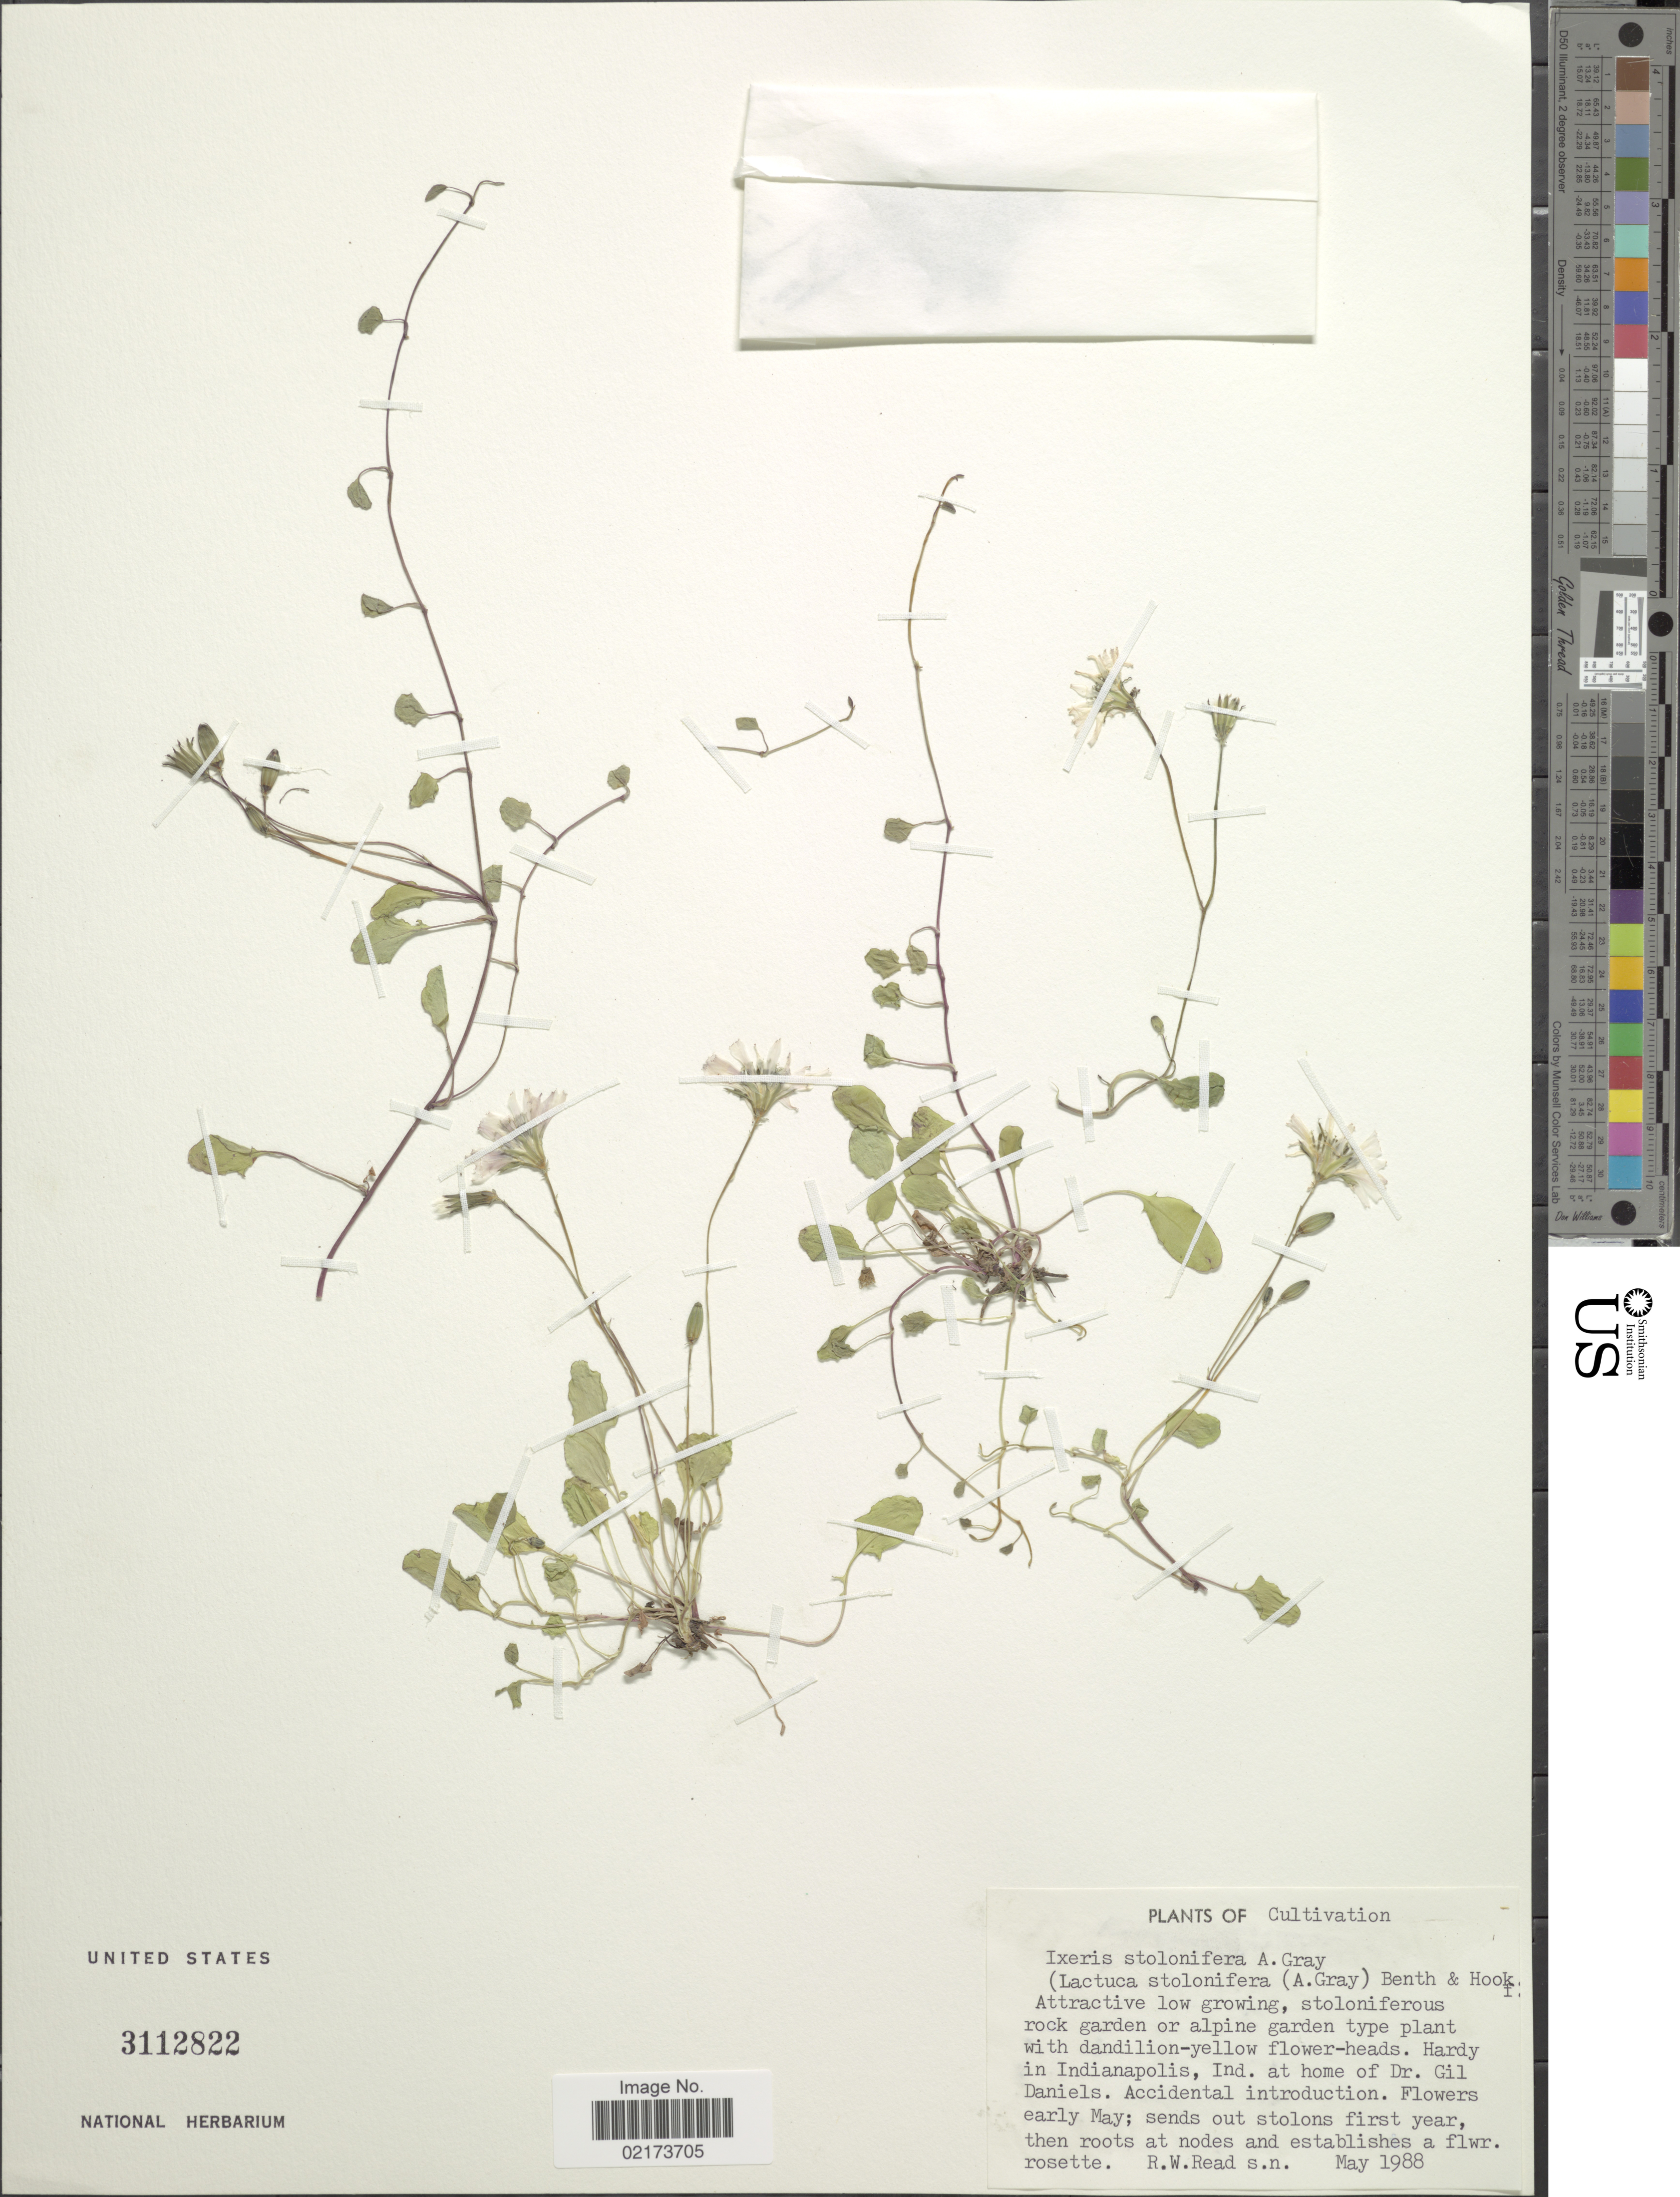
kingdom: Plantae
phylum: Tracheophyta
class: Magnoliopsida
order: Asterales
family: Asteraceae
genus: Ixeris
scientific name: Ixeris stolonifera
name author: A. Gray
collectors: R. W. Read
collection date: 1988-05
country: United States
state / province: Indiana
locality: Indianapolis, Ind., at home of Dr. Gil Daniels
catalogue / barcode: US 3112822